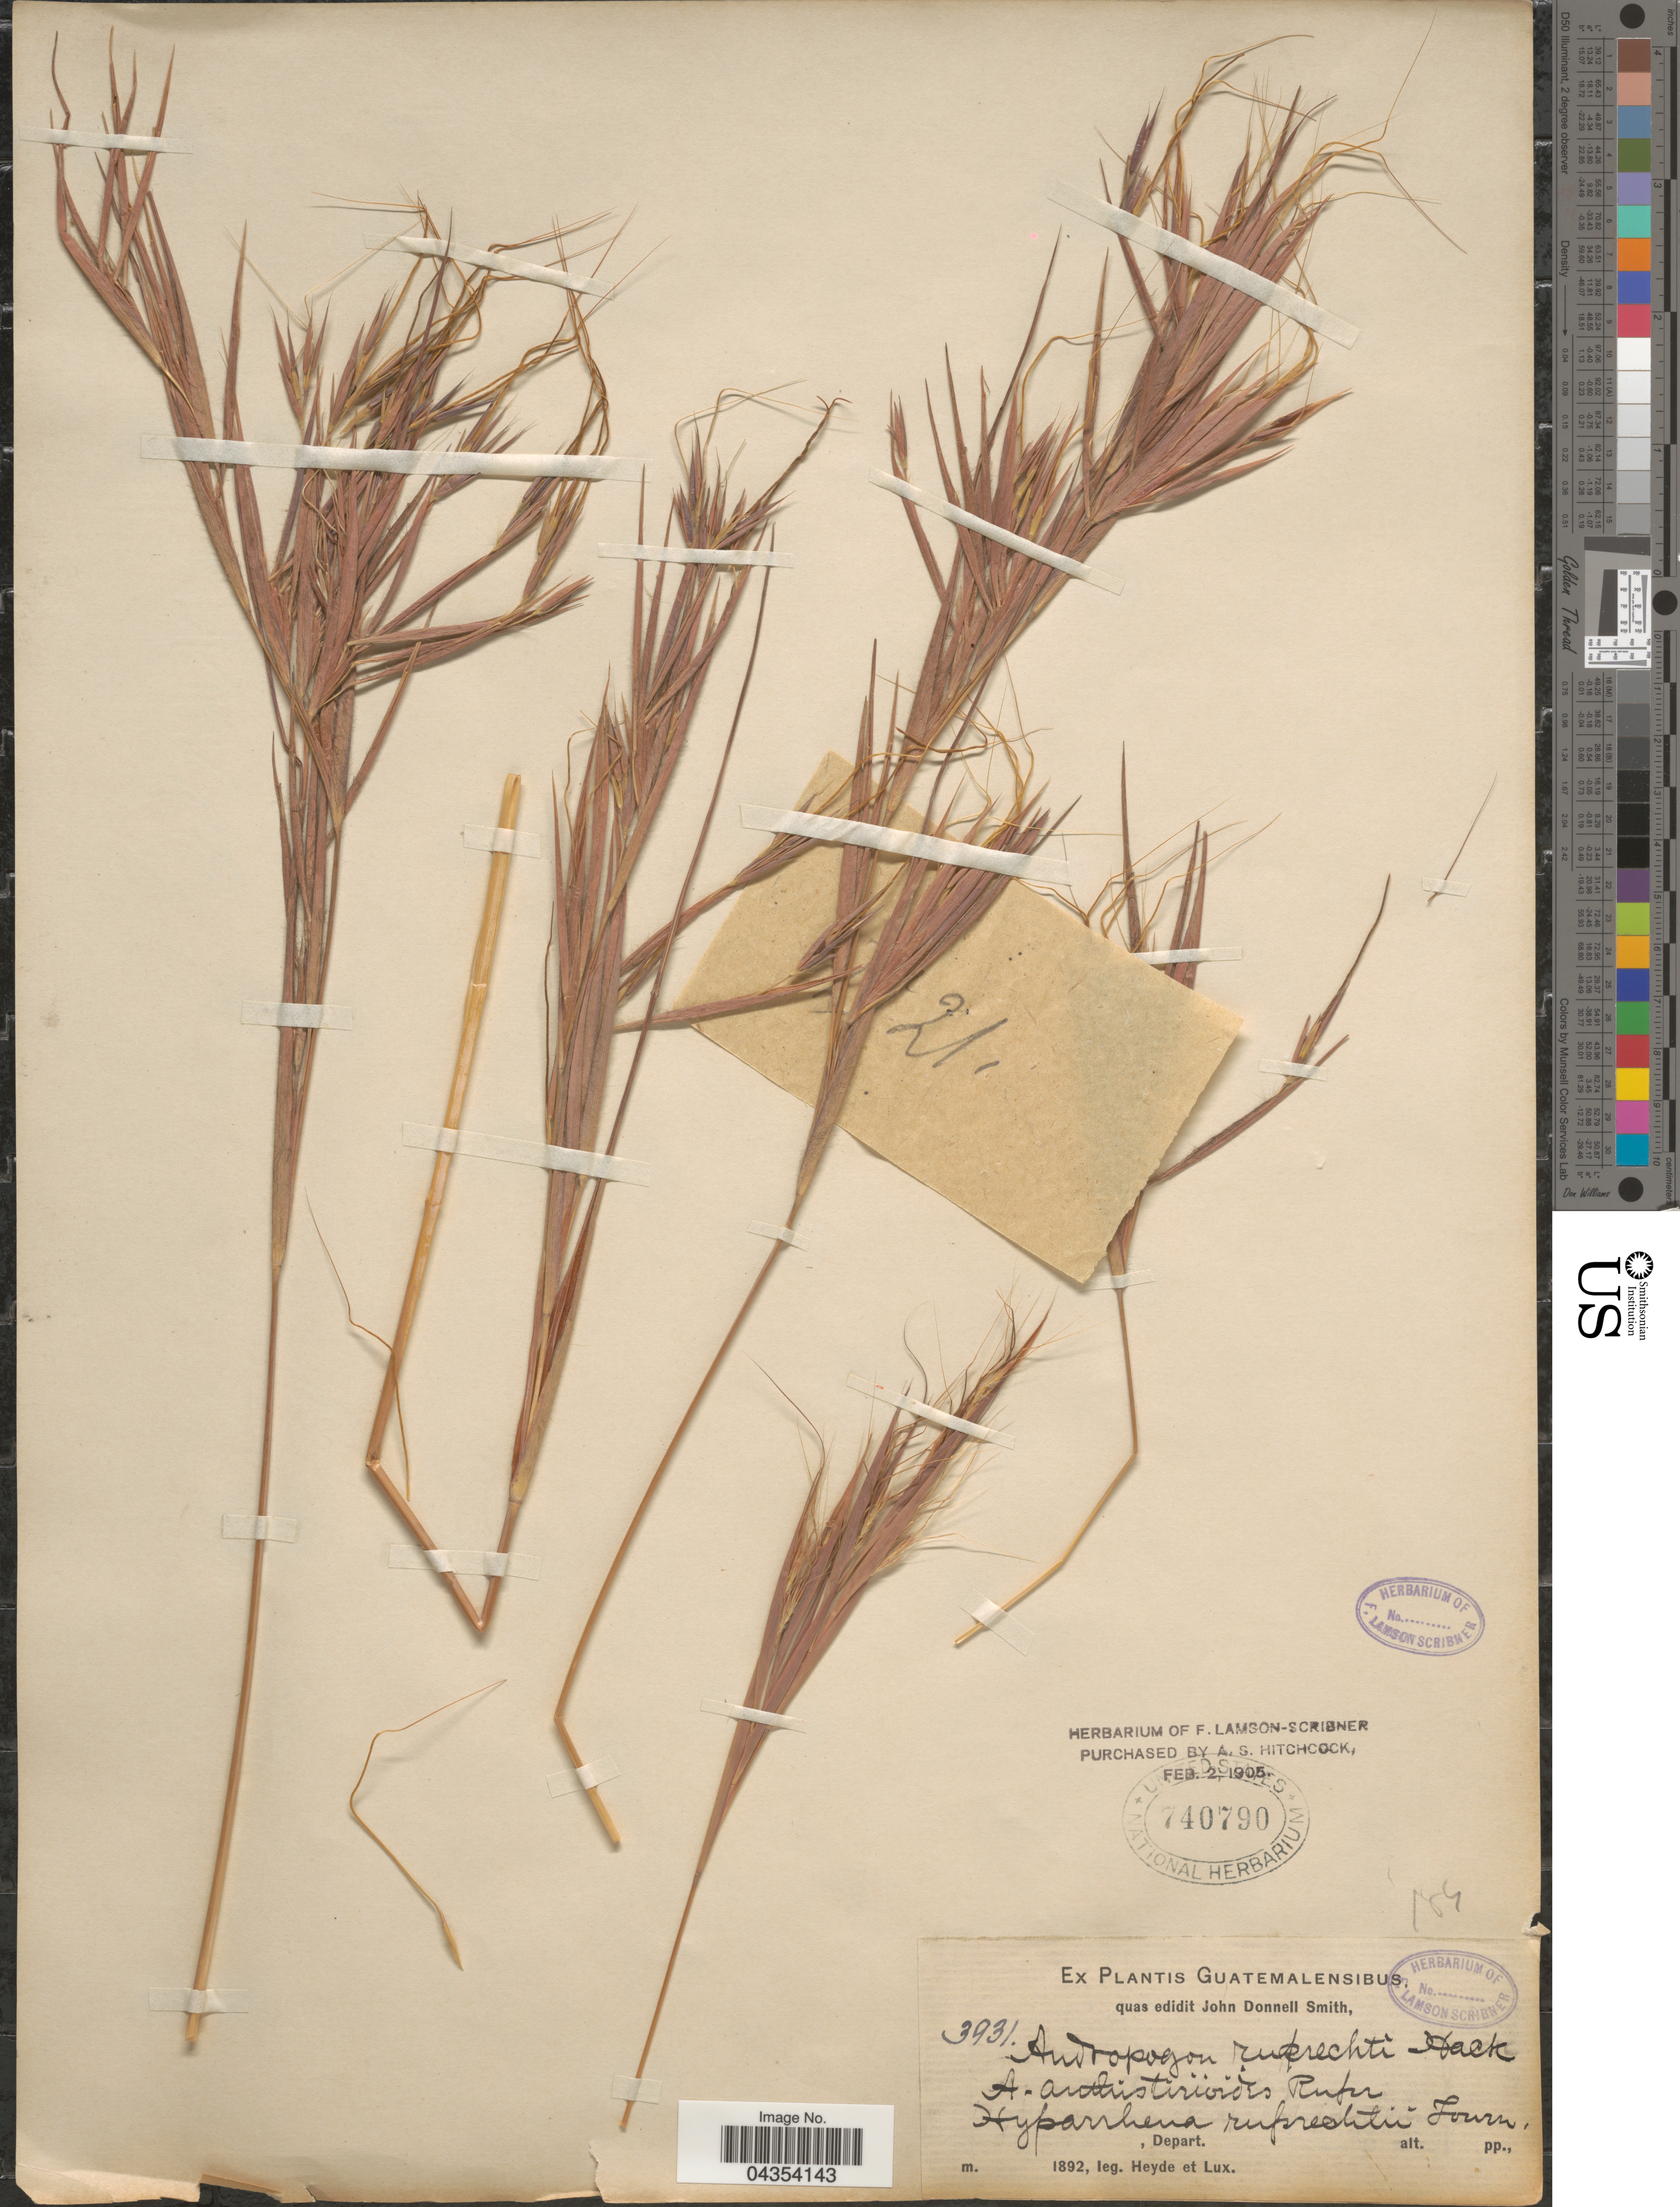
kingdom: Plantae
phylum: Tracheophyta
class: Liliopsida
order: Poales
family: Poaceae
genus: Hyperthelia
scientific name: Hyperthelia dissoluta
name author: (Nees ex Steud.) Clayton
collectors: Heyde & Lux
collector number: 3931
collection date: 1892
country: Guatemala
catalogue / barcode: US 740790